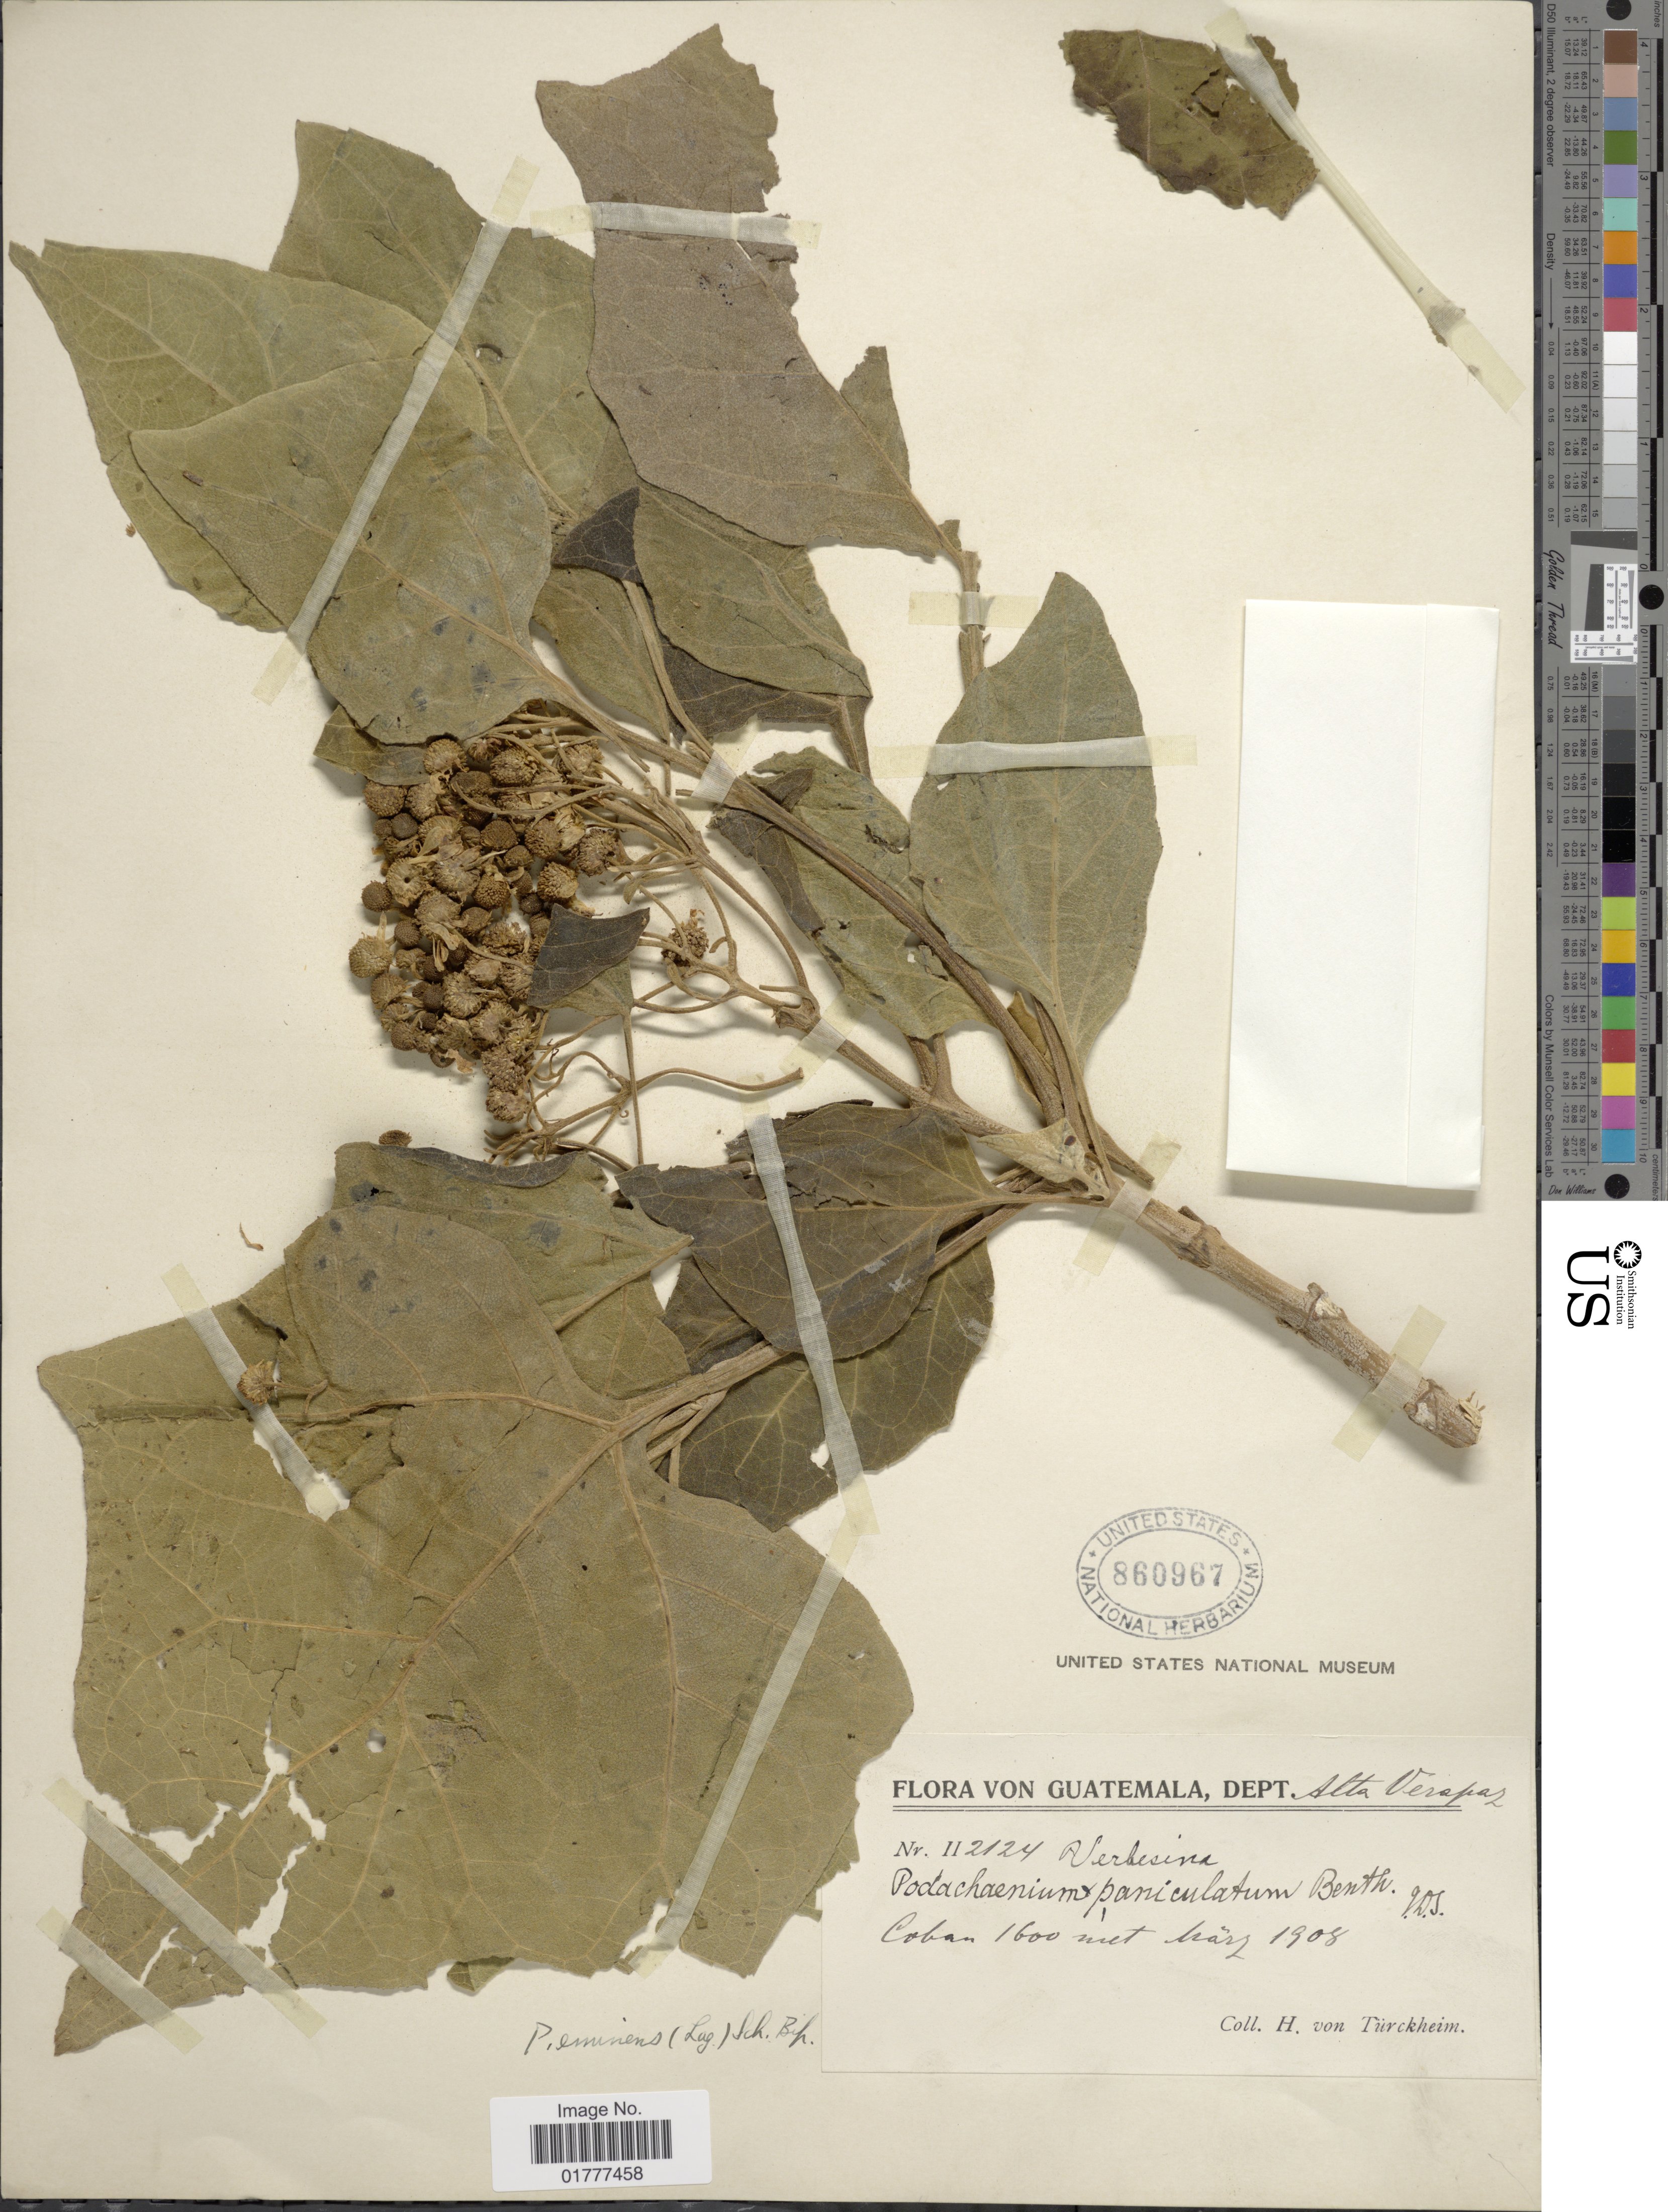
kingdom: Plantae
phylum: Tracheophyta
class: Magnoliopsida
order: Asterales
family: Asteraceae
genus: Podachaenium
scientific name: Podachaenium eminens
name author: (Lag.) Sch. Bip. ex Sch. Bip.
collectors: H. von Türckheim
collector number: II2124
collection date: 1908-03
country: Guatemala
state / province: Alta Verapaz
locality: Dept. Alta Verapaz. Coban.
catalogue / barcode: US 860967